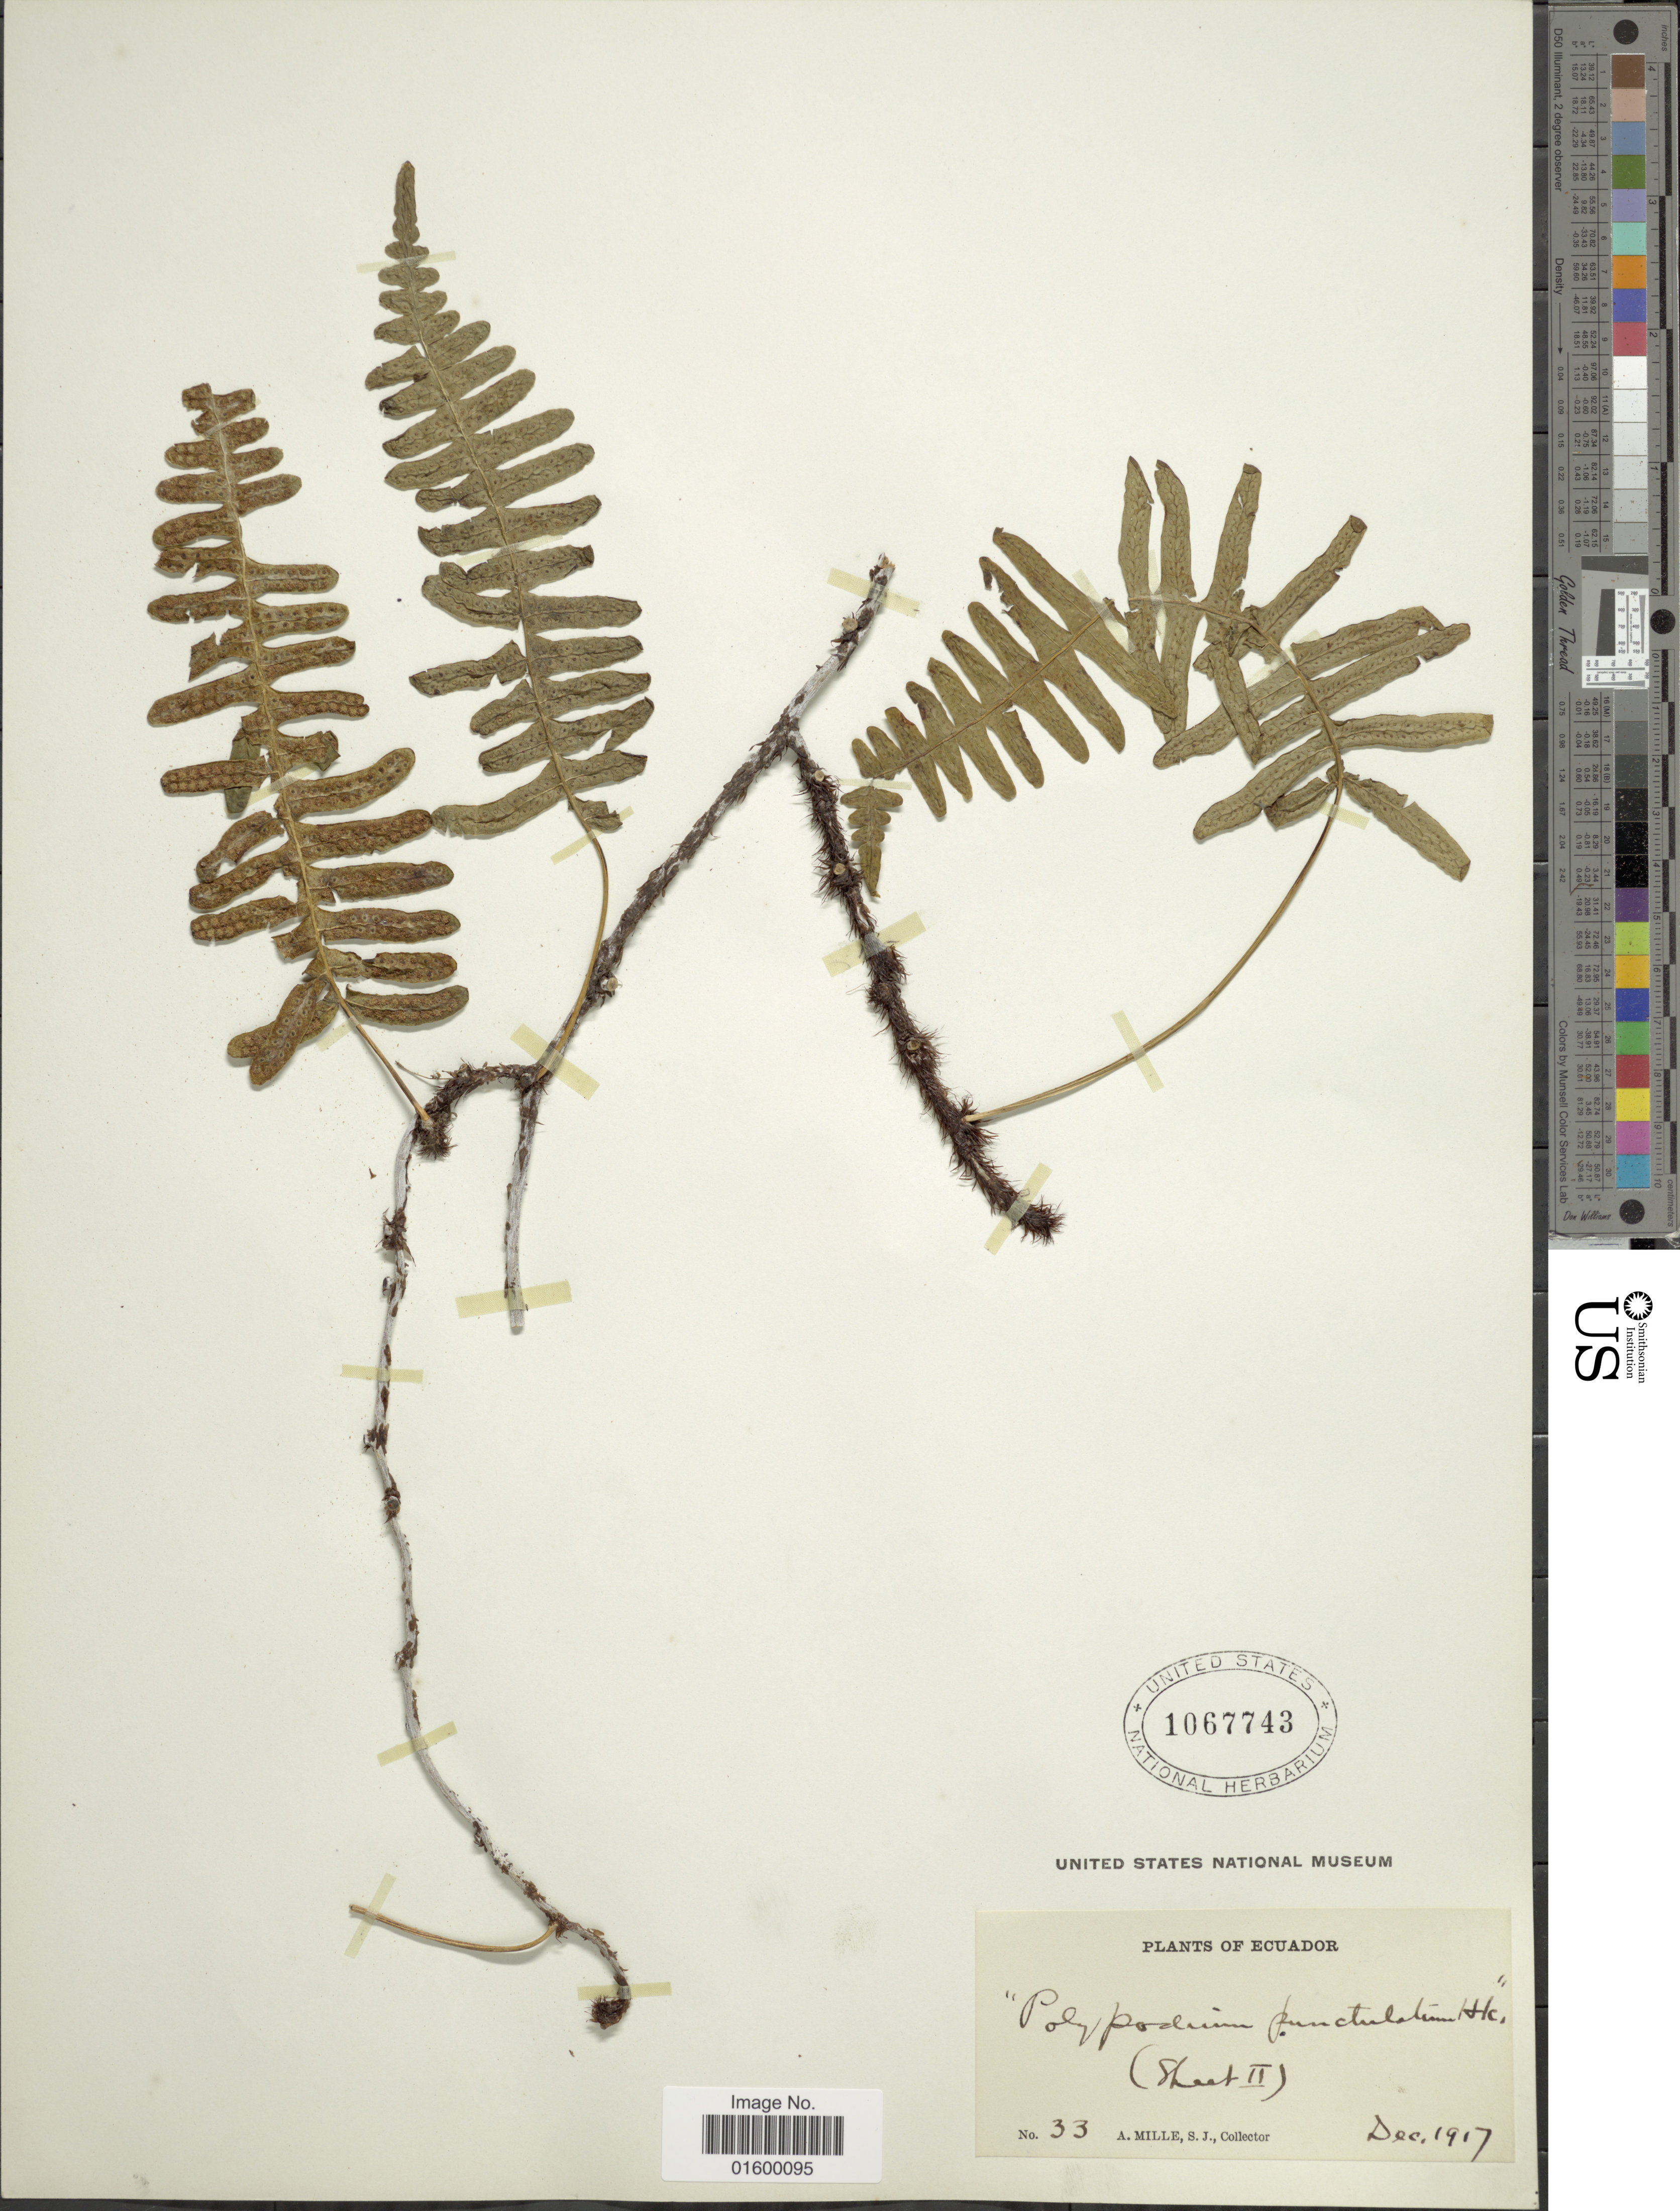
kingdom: Plantae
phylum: Tracheophyta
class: Polypodiopsida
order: Polypodiales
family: Polypodiaceae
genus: Pleopeltis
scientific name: Pleopeltis wiesbaurii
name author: (Sodiro) Lellinger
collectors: A. Mille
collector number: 33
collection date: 1917-12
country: Ecuador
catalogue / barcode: US 1067743